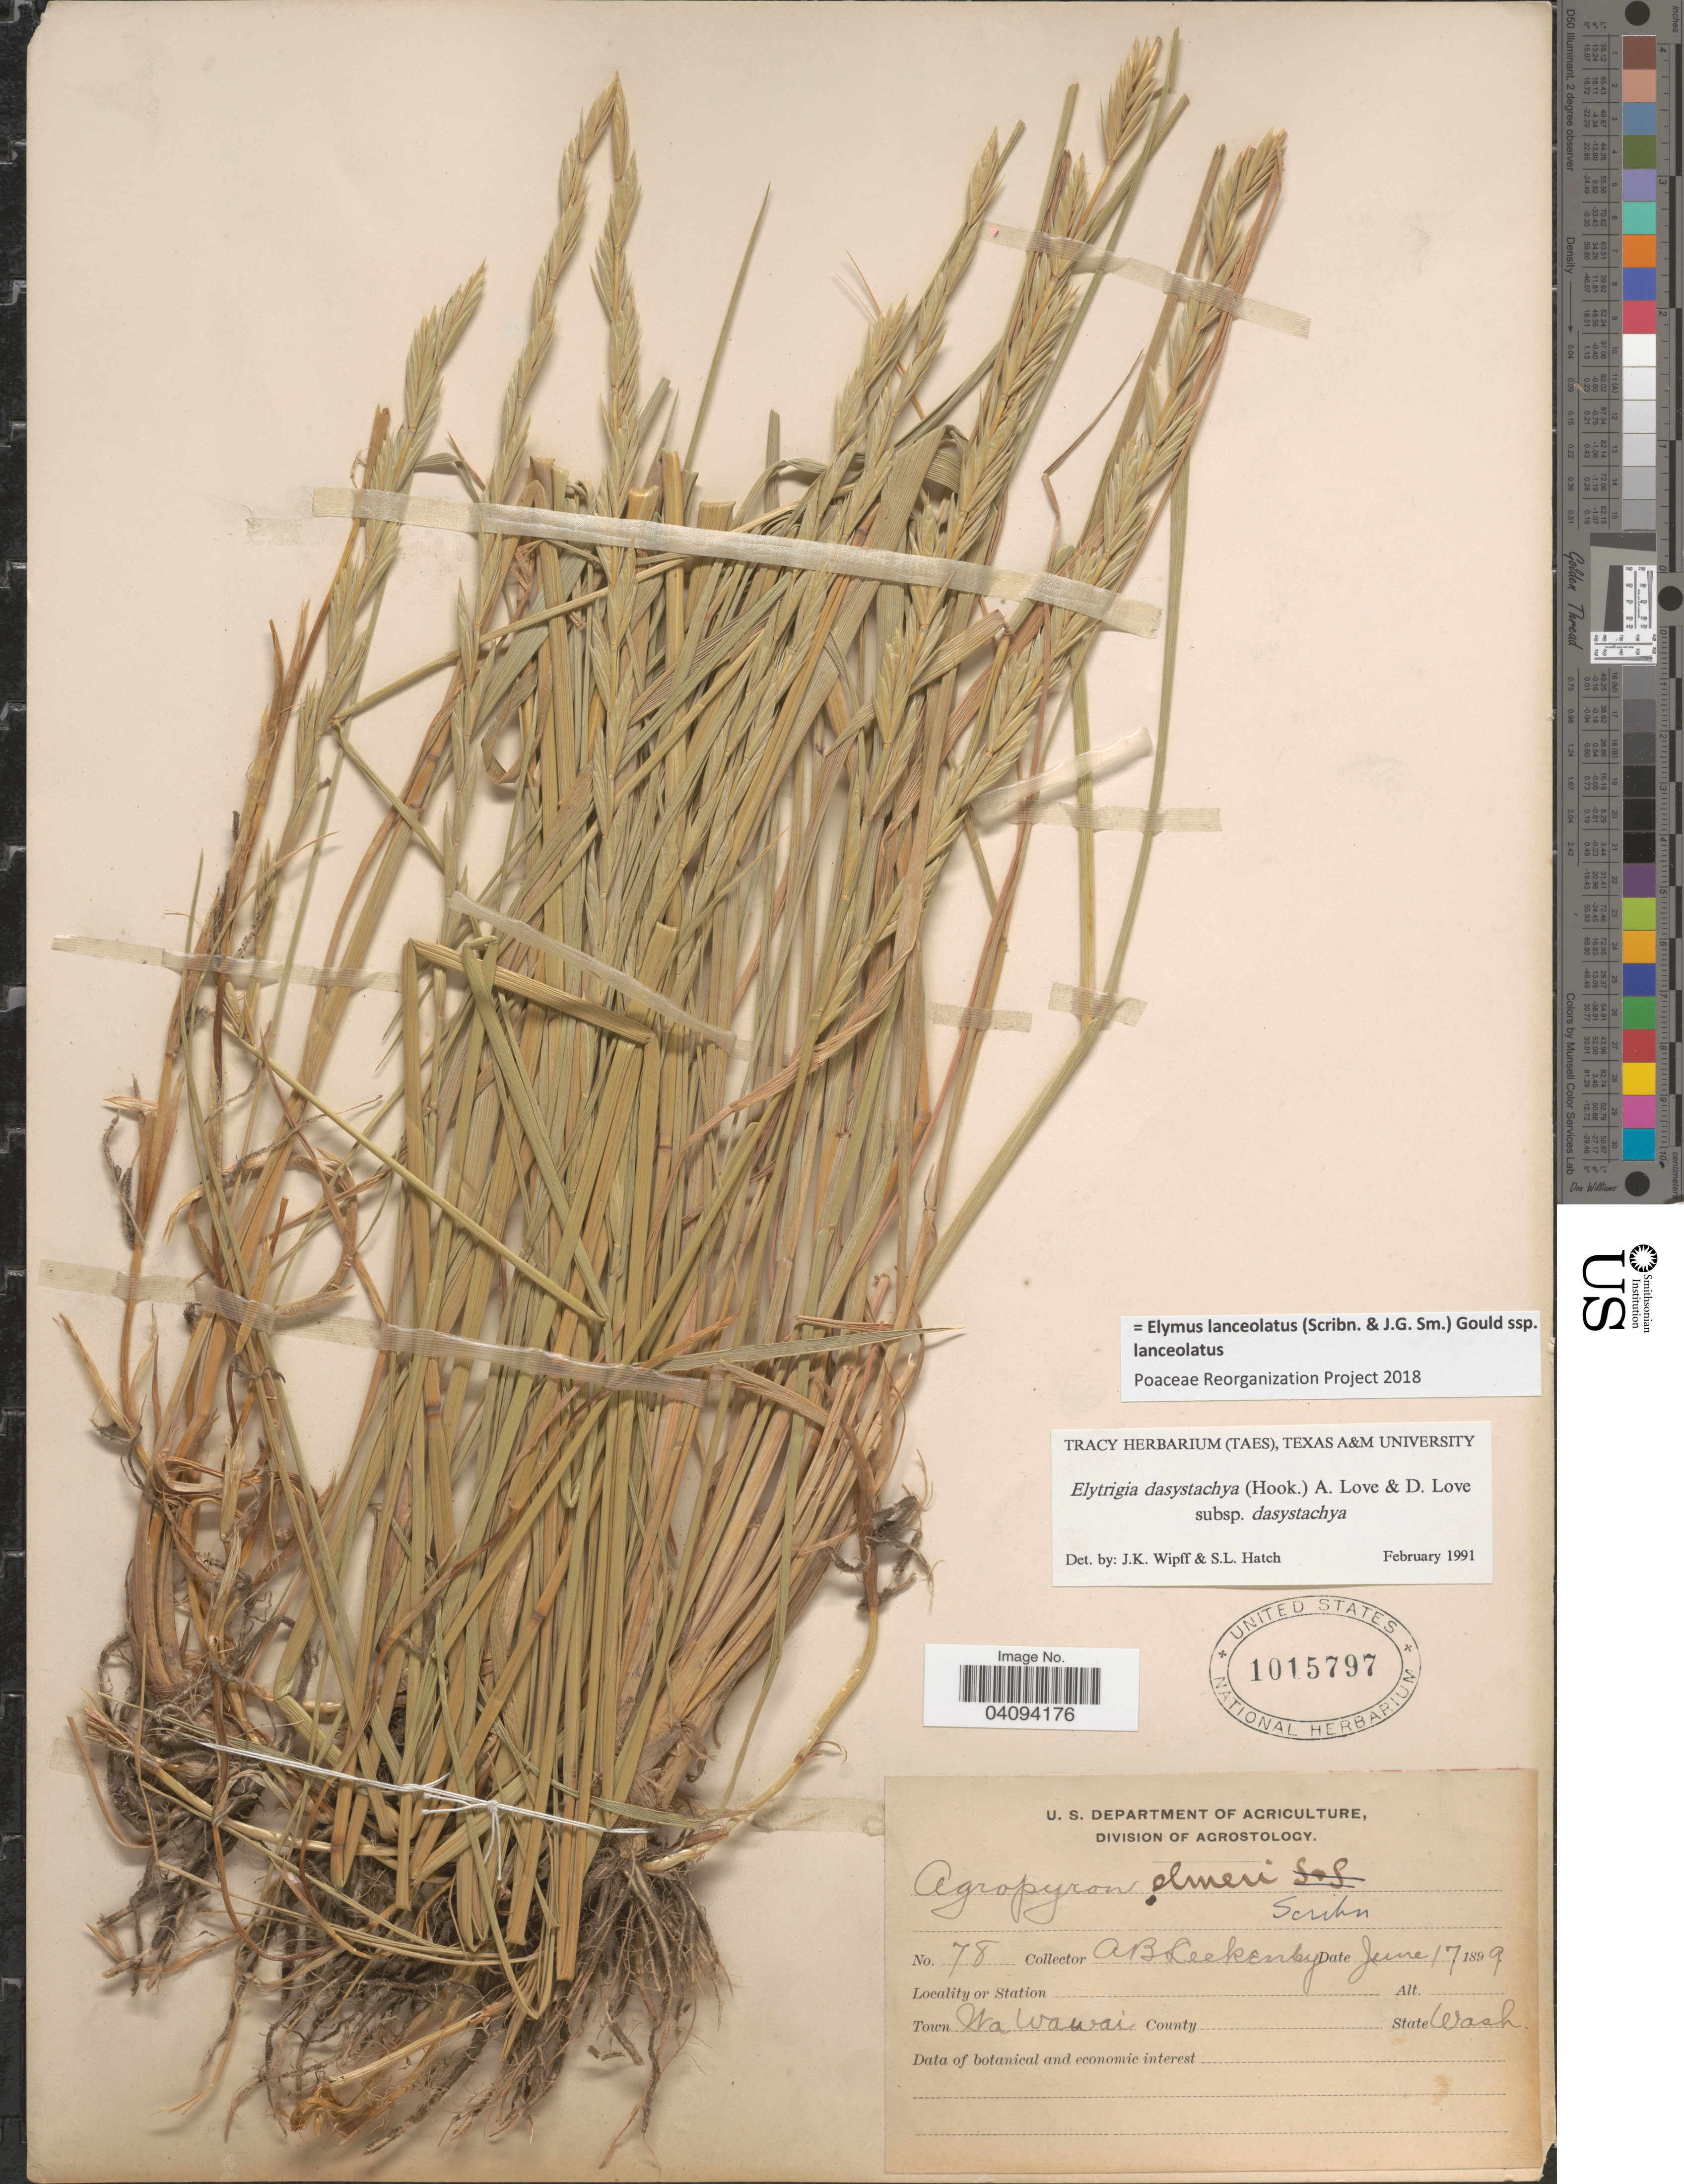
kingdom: Plantae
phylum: Tracheophyta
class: Liliopsida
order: Poales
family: Poaceae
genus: Elymus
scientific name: Elymus lanceolatus subsp. lanceolatus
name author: (Scribn. & J.G. Sm.) Gould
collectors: A. Leckenby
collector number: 78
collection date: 1899-06-17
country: United States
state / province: Washington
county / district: Whitman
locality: Town Wawawai.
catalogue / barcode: US 1015797